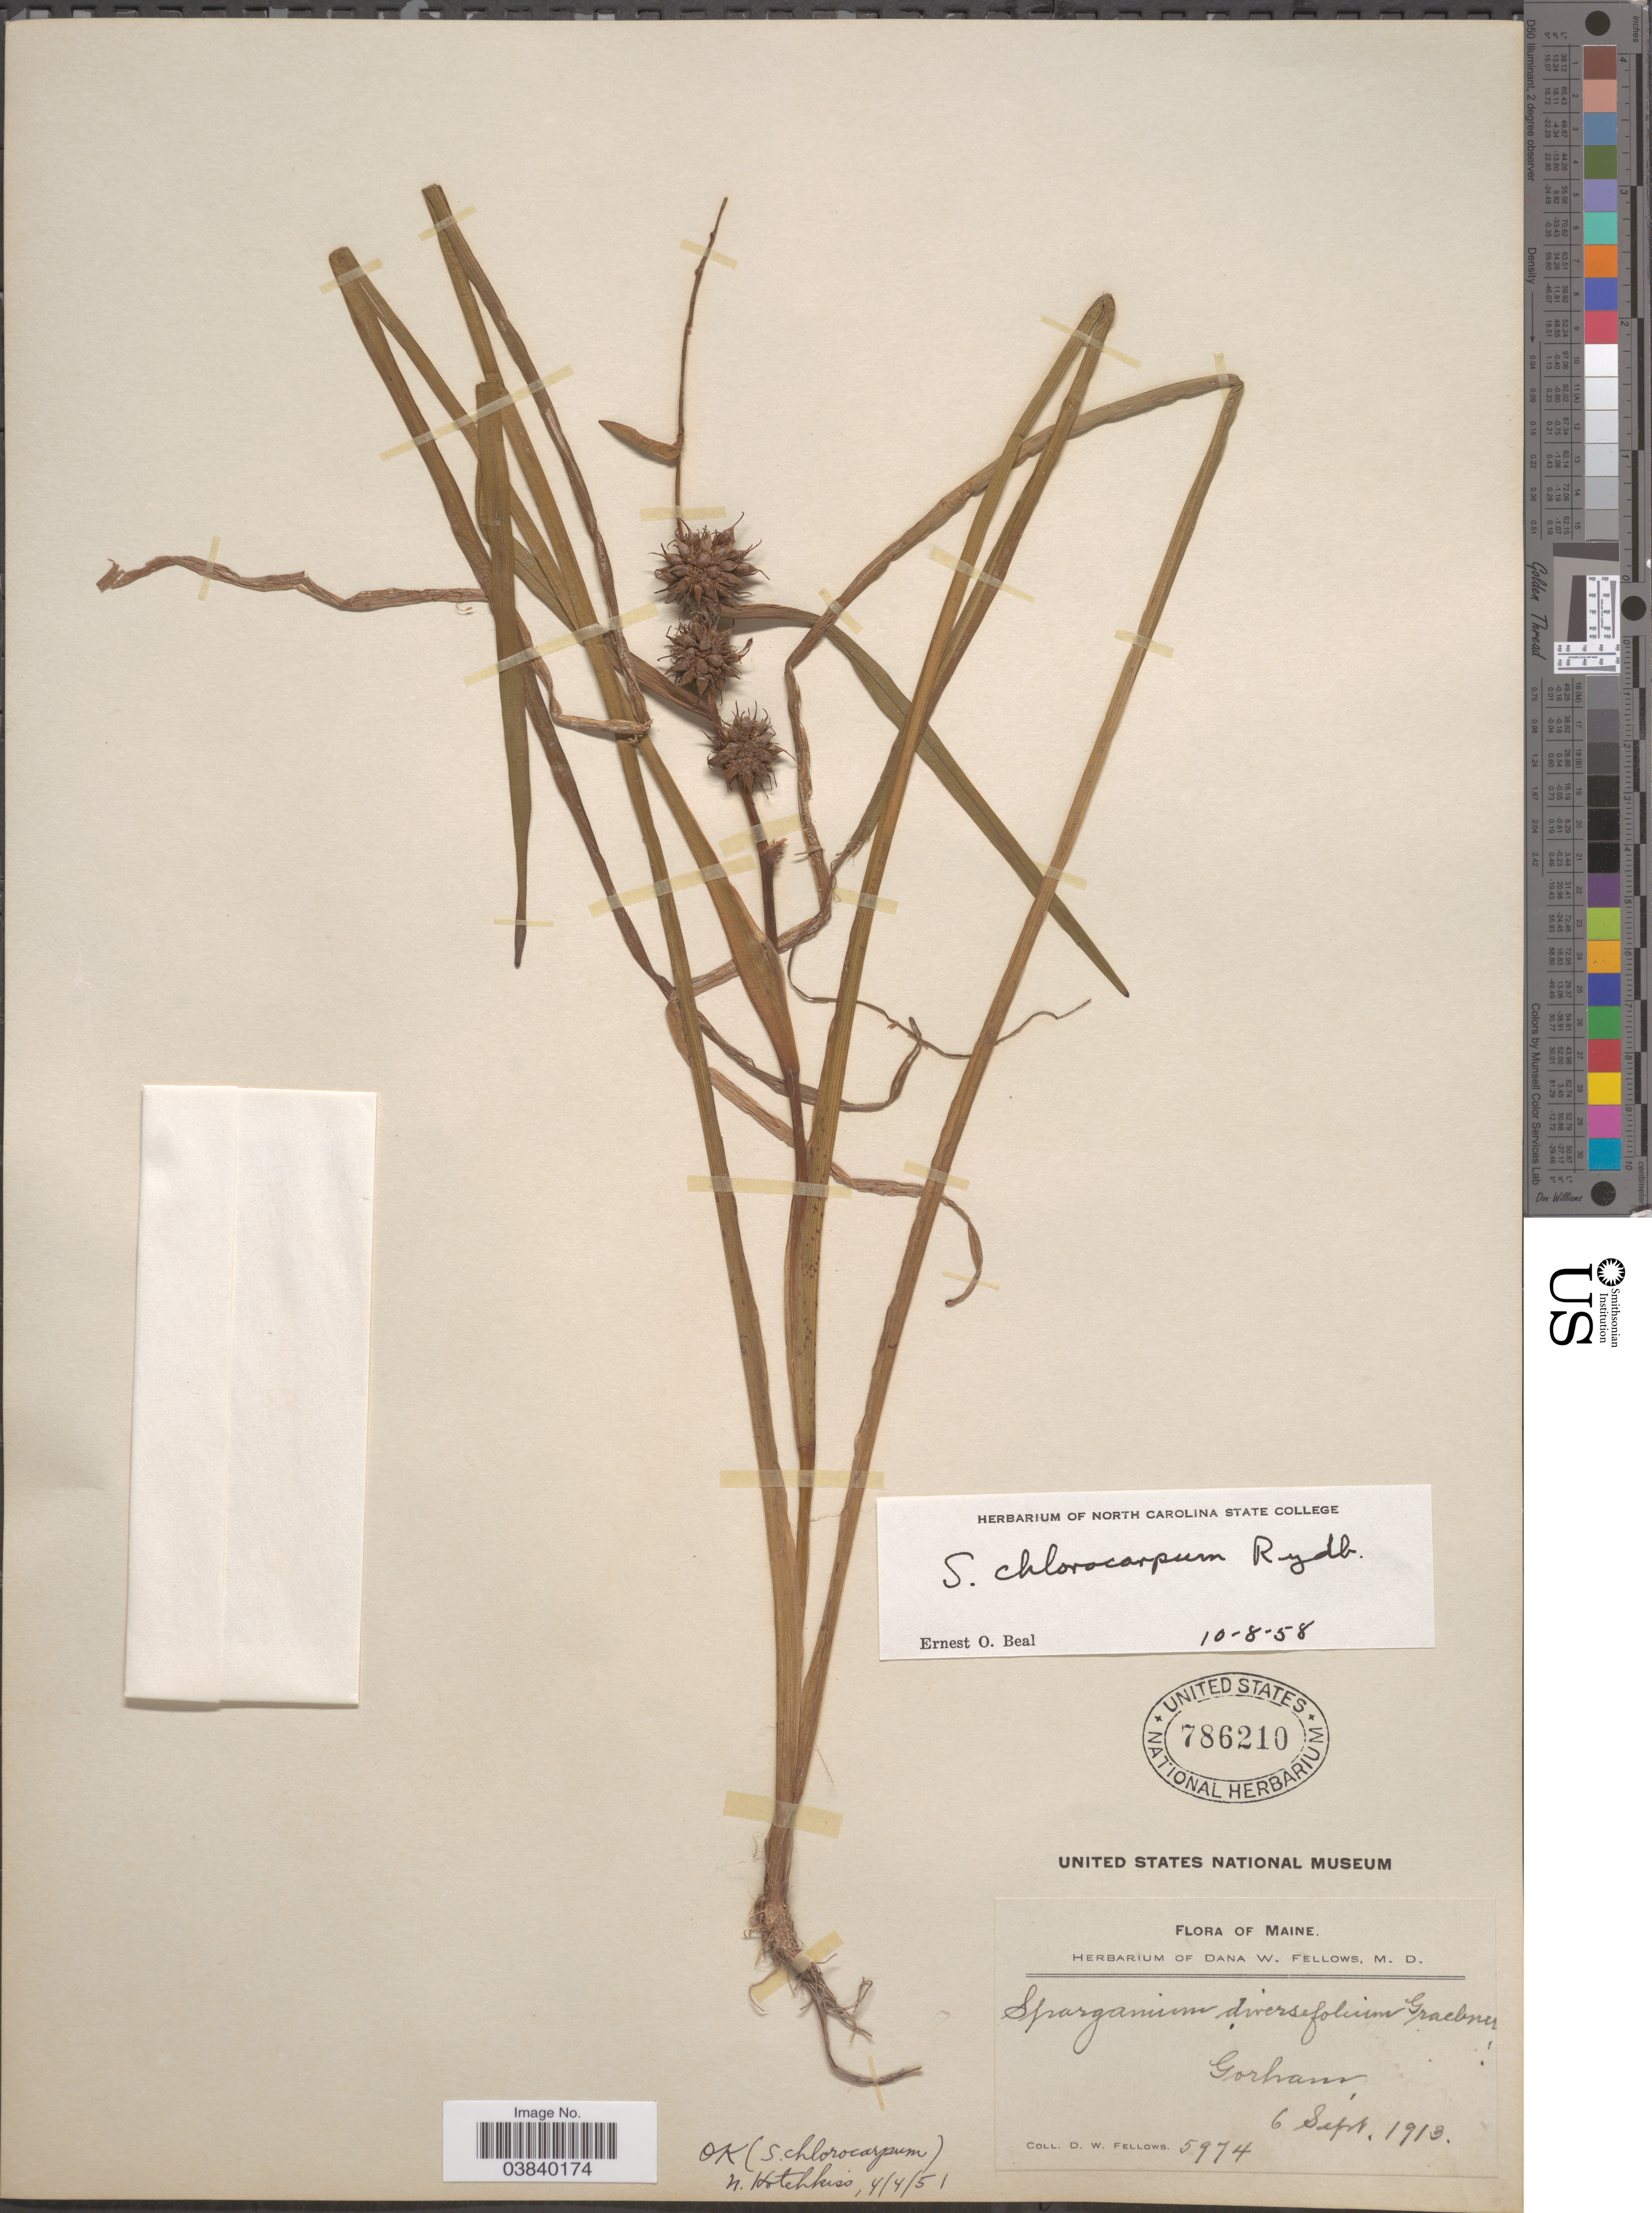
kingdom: Plantae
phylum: Tracheophyta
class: Liliopsida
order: Poales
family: Typhaceae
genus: Sparganium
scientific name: Sparganium chlorocarpum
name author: Rydb.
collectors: D. W. Fellows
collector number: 5974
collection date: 1913-09-06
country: United States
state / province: Maine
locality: Gorham.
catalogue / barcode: US 786210